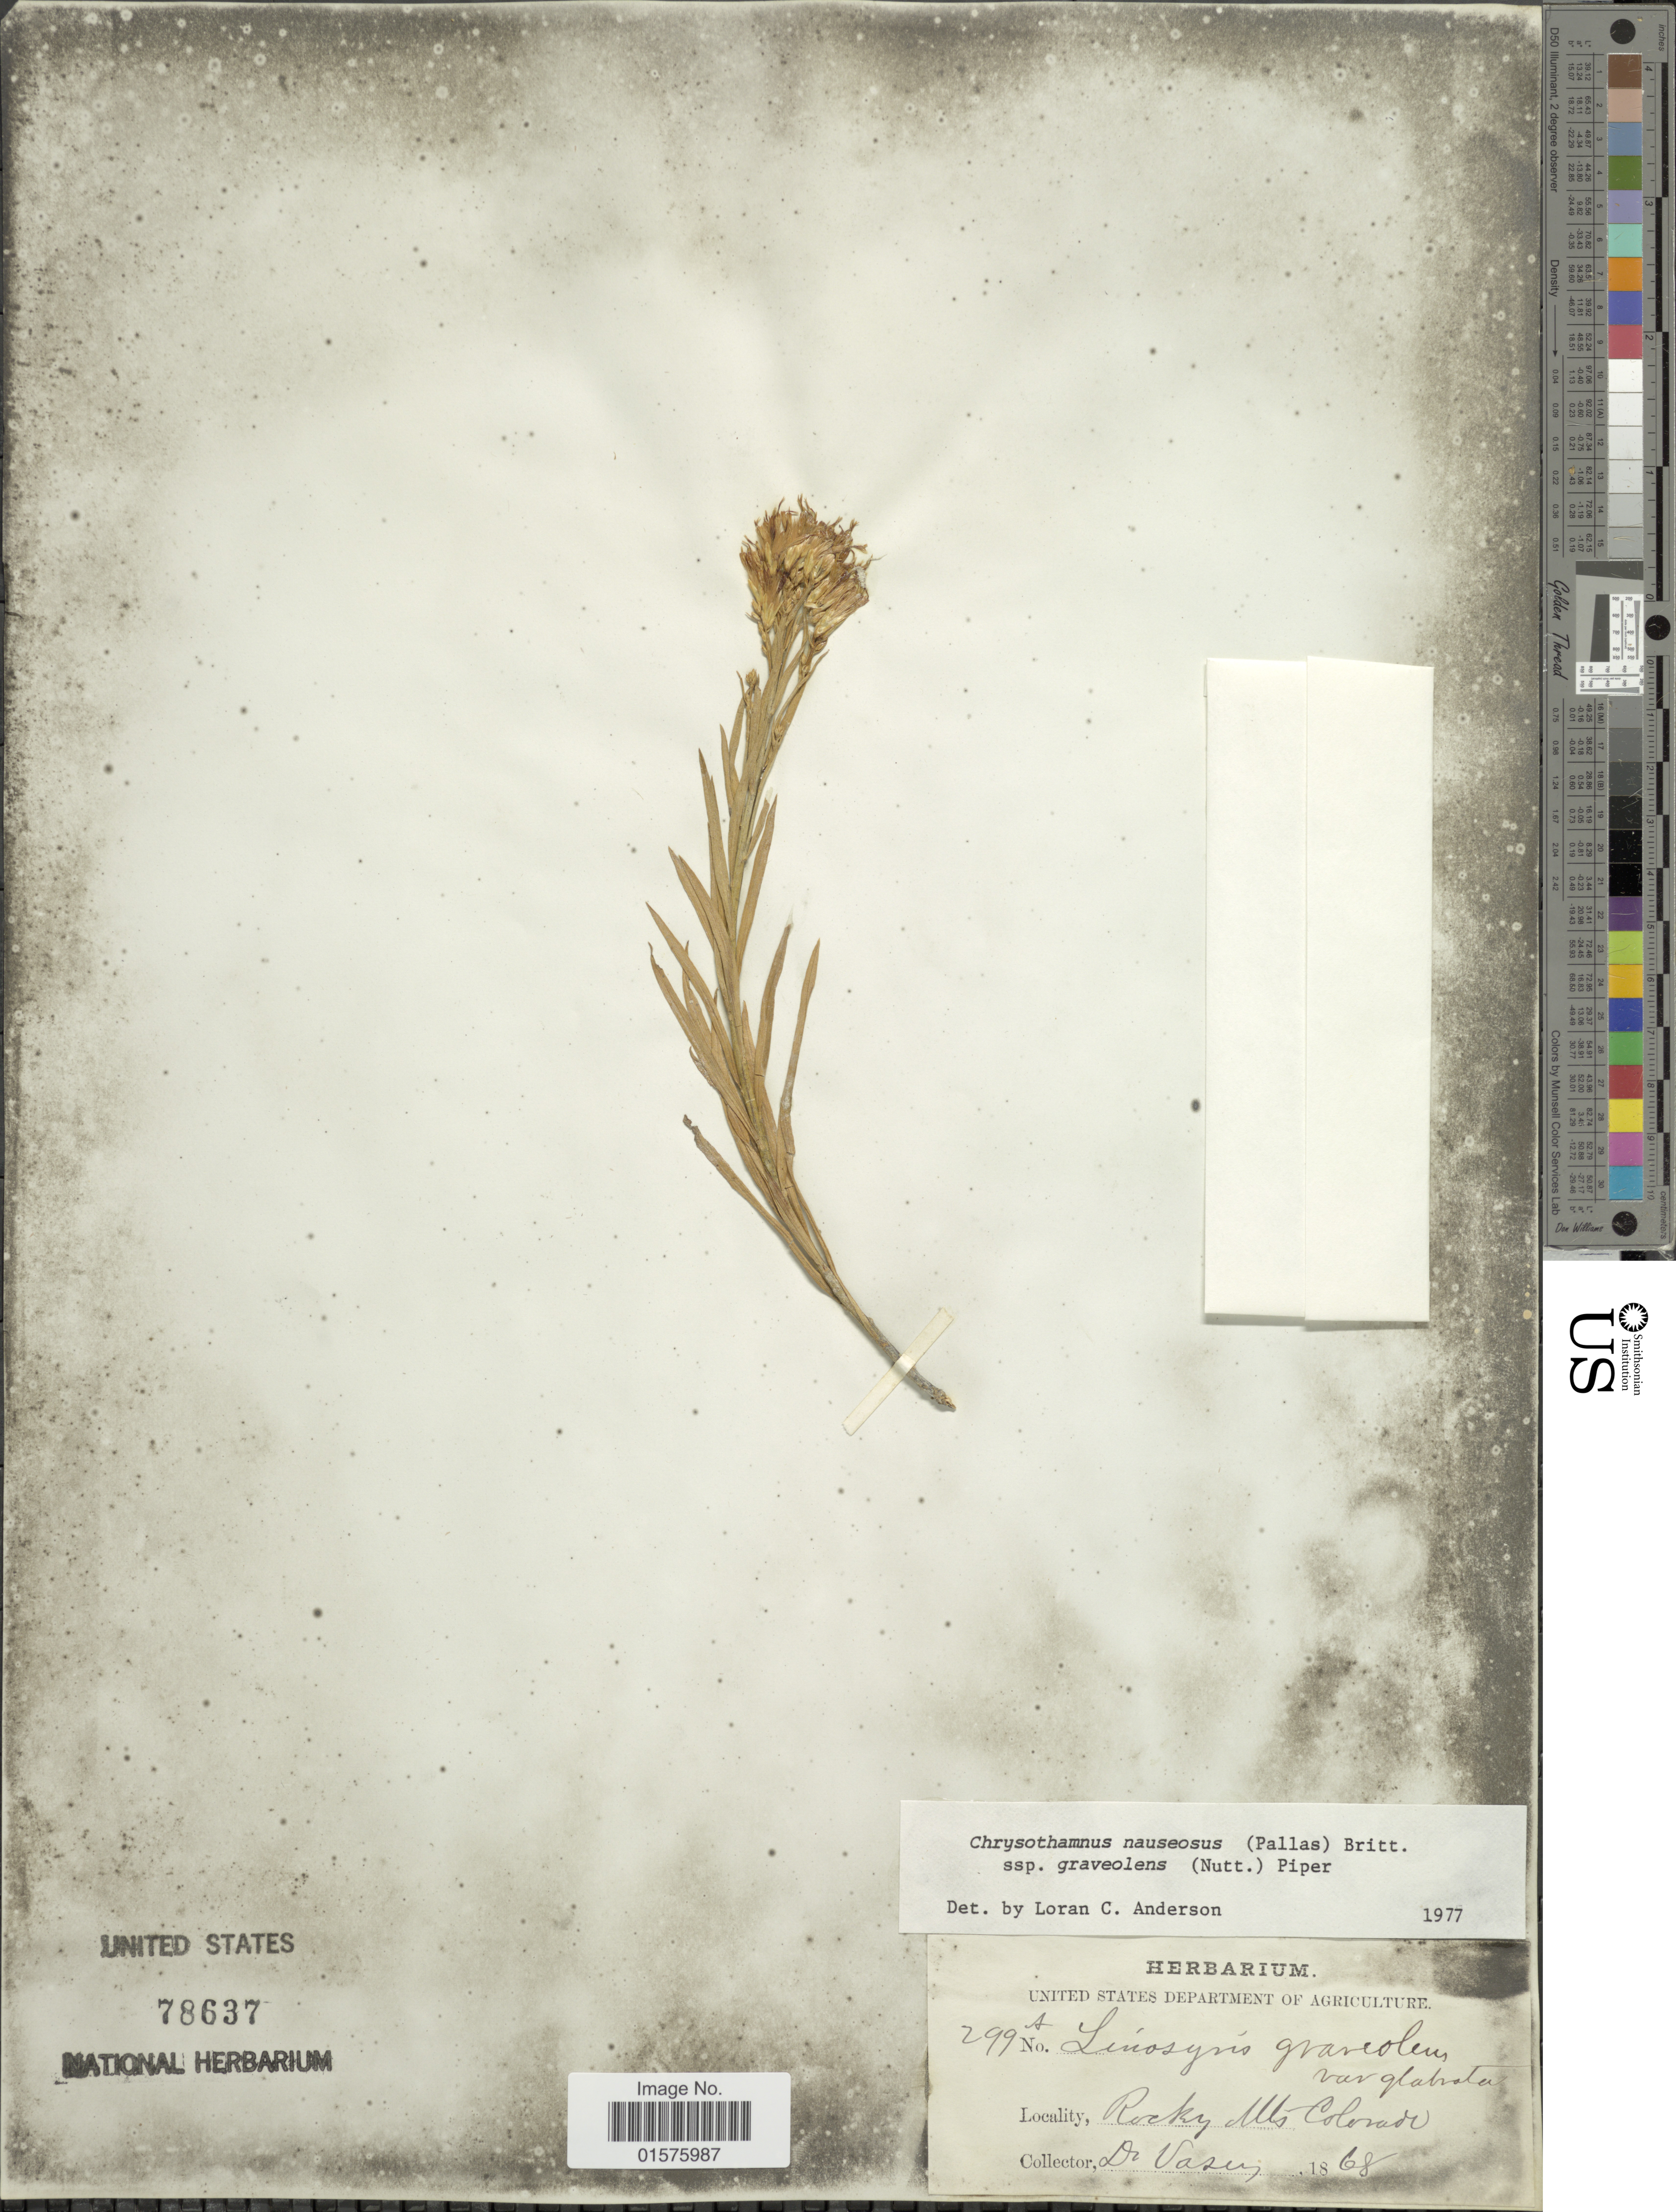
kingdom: Plantae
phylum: Tracheophyta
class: Magnoliopsida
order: Asterales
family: Asteraceae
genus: Ericameria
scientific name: Ericameria nauseosa var. graveolens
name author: (Nutt.) Reveal & Schuyler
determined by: Urbatsch, Lowell E., Curator (LSU), Louisiana State University (UNITED STATES)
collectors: D. Vasey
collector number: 299A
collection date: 1868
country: United States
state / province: Colorado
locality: Rocky Mts.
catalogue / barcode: US 78637